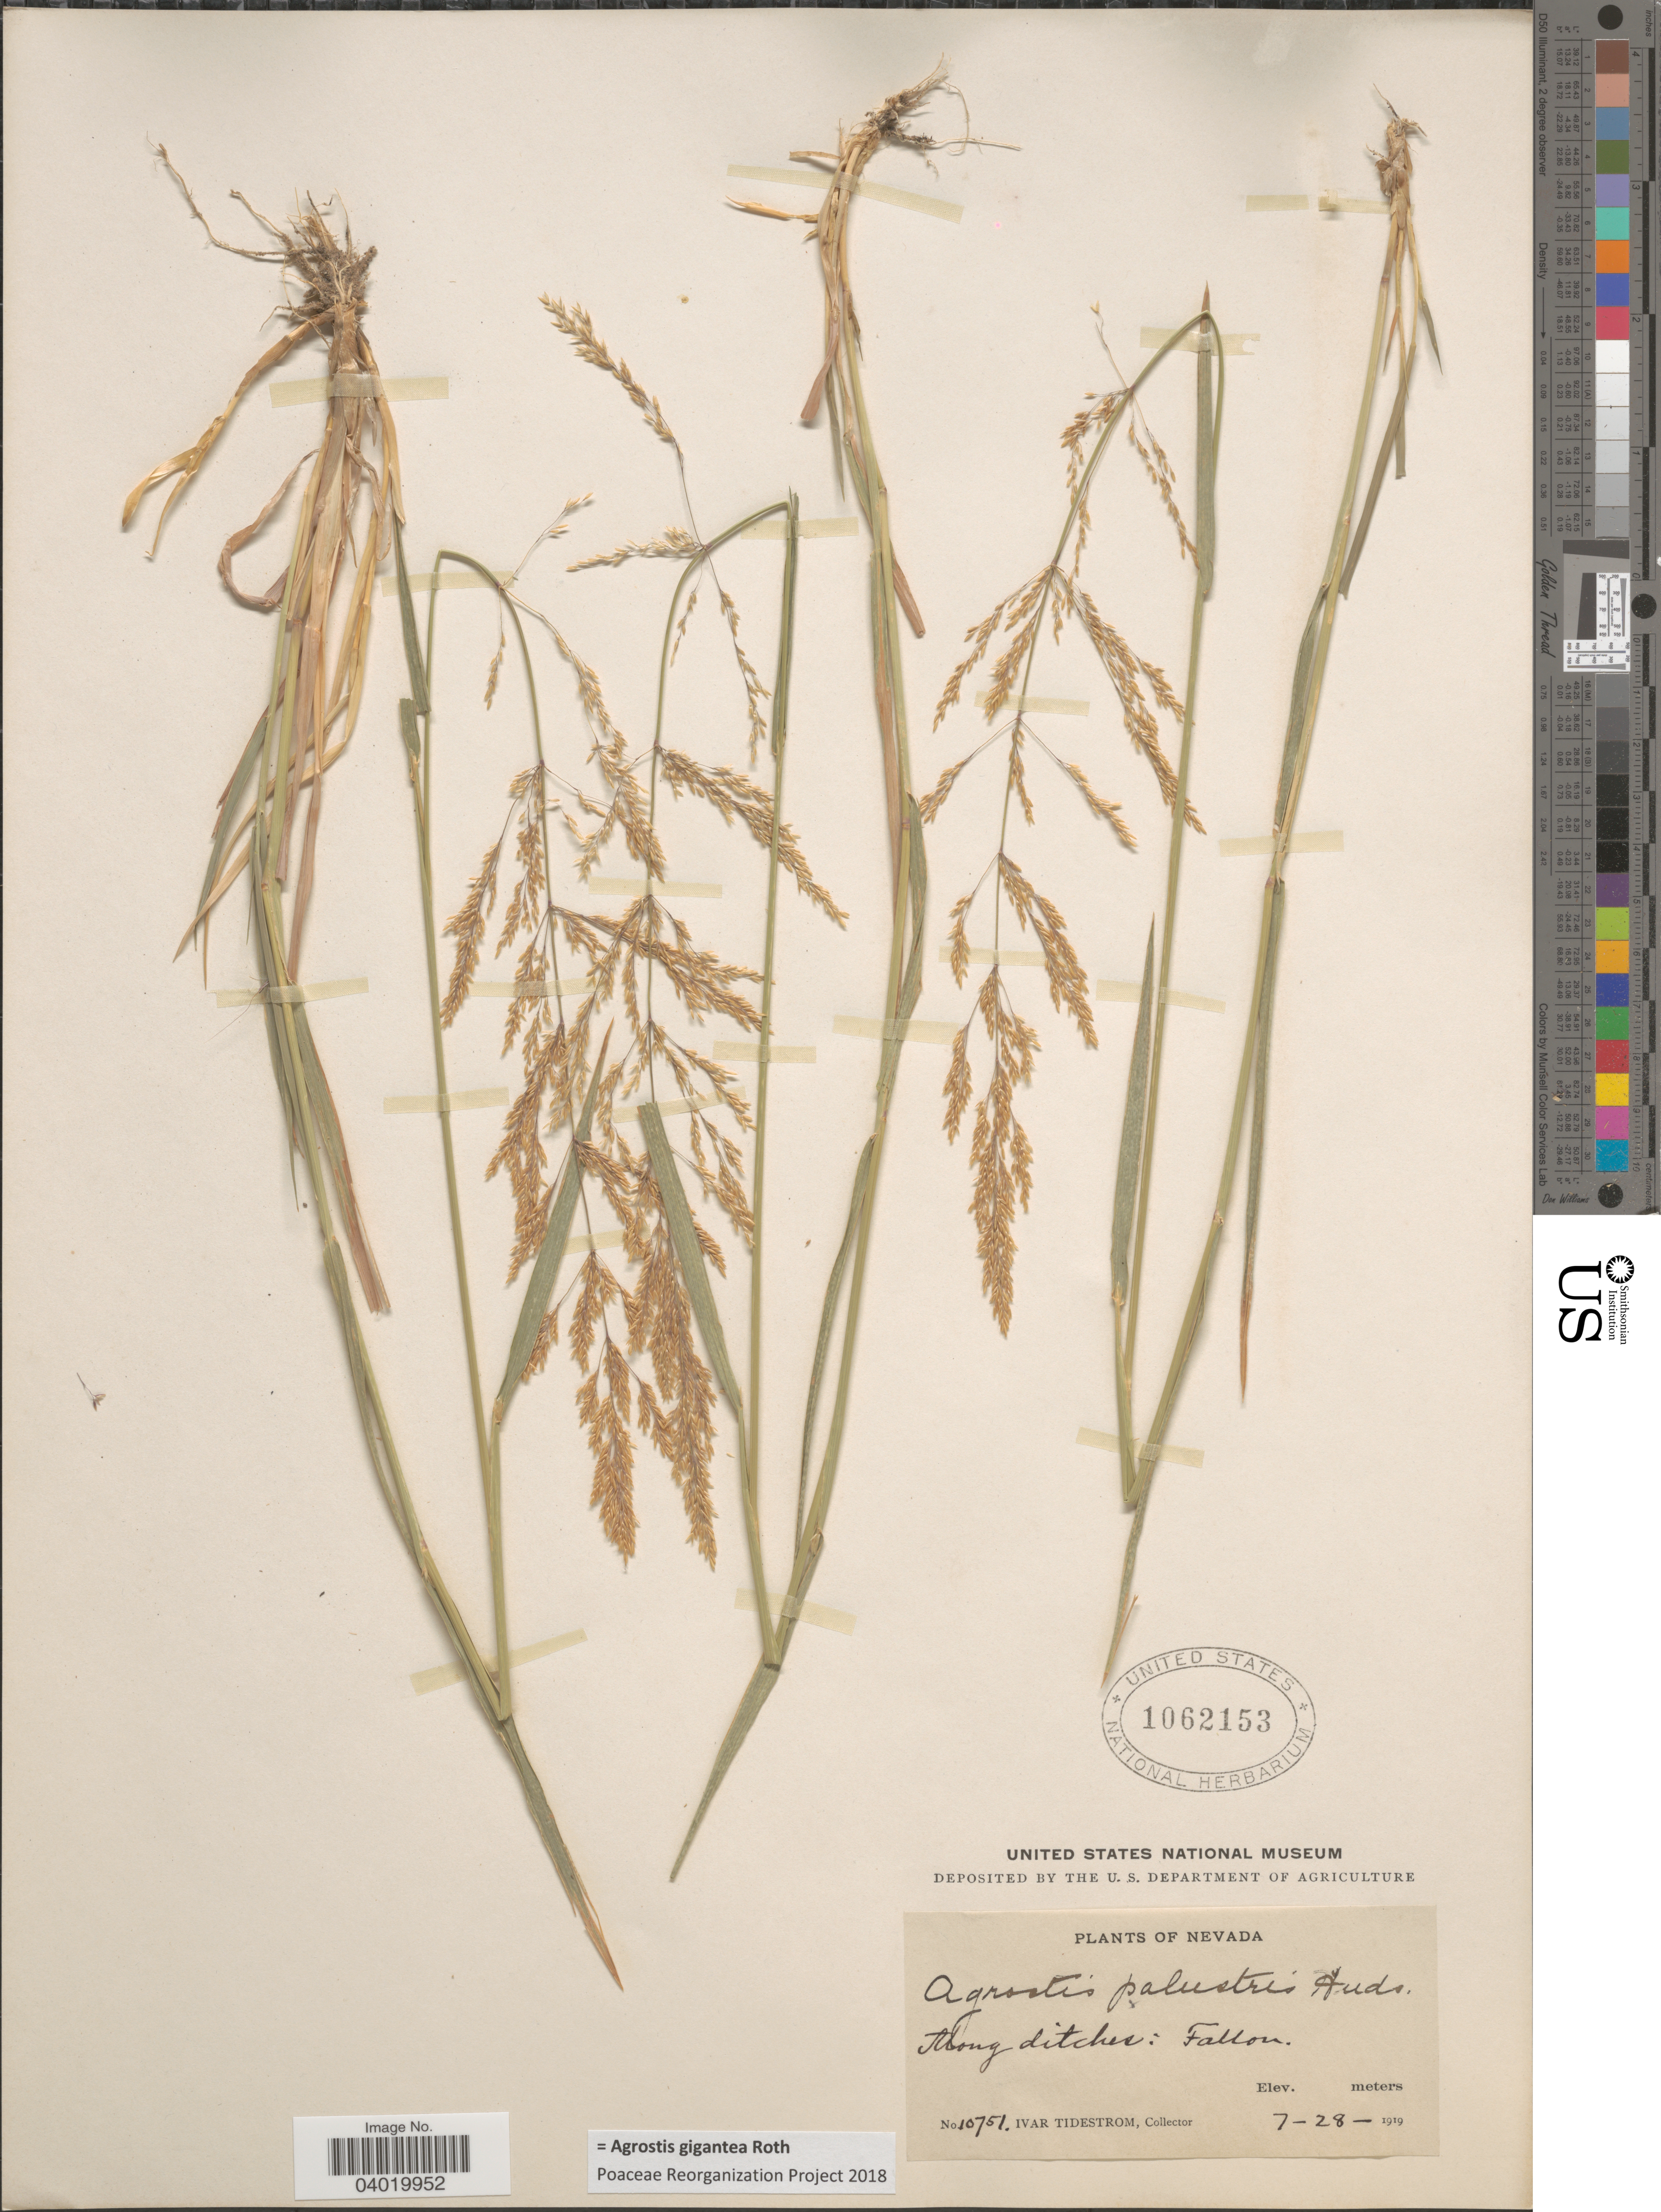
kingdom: Plantae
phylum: Tracheophyta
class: Liliopsida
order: Poales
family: Poaceae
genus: Agrostis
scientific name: Agrostis gigantea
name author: Roth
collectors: I. F. Tidestrom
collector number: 10751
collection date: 1919-07-28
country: United States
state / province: Nevada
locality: Along ditches: Fallon.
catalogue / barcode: US 1062153